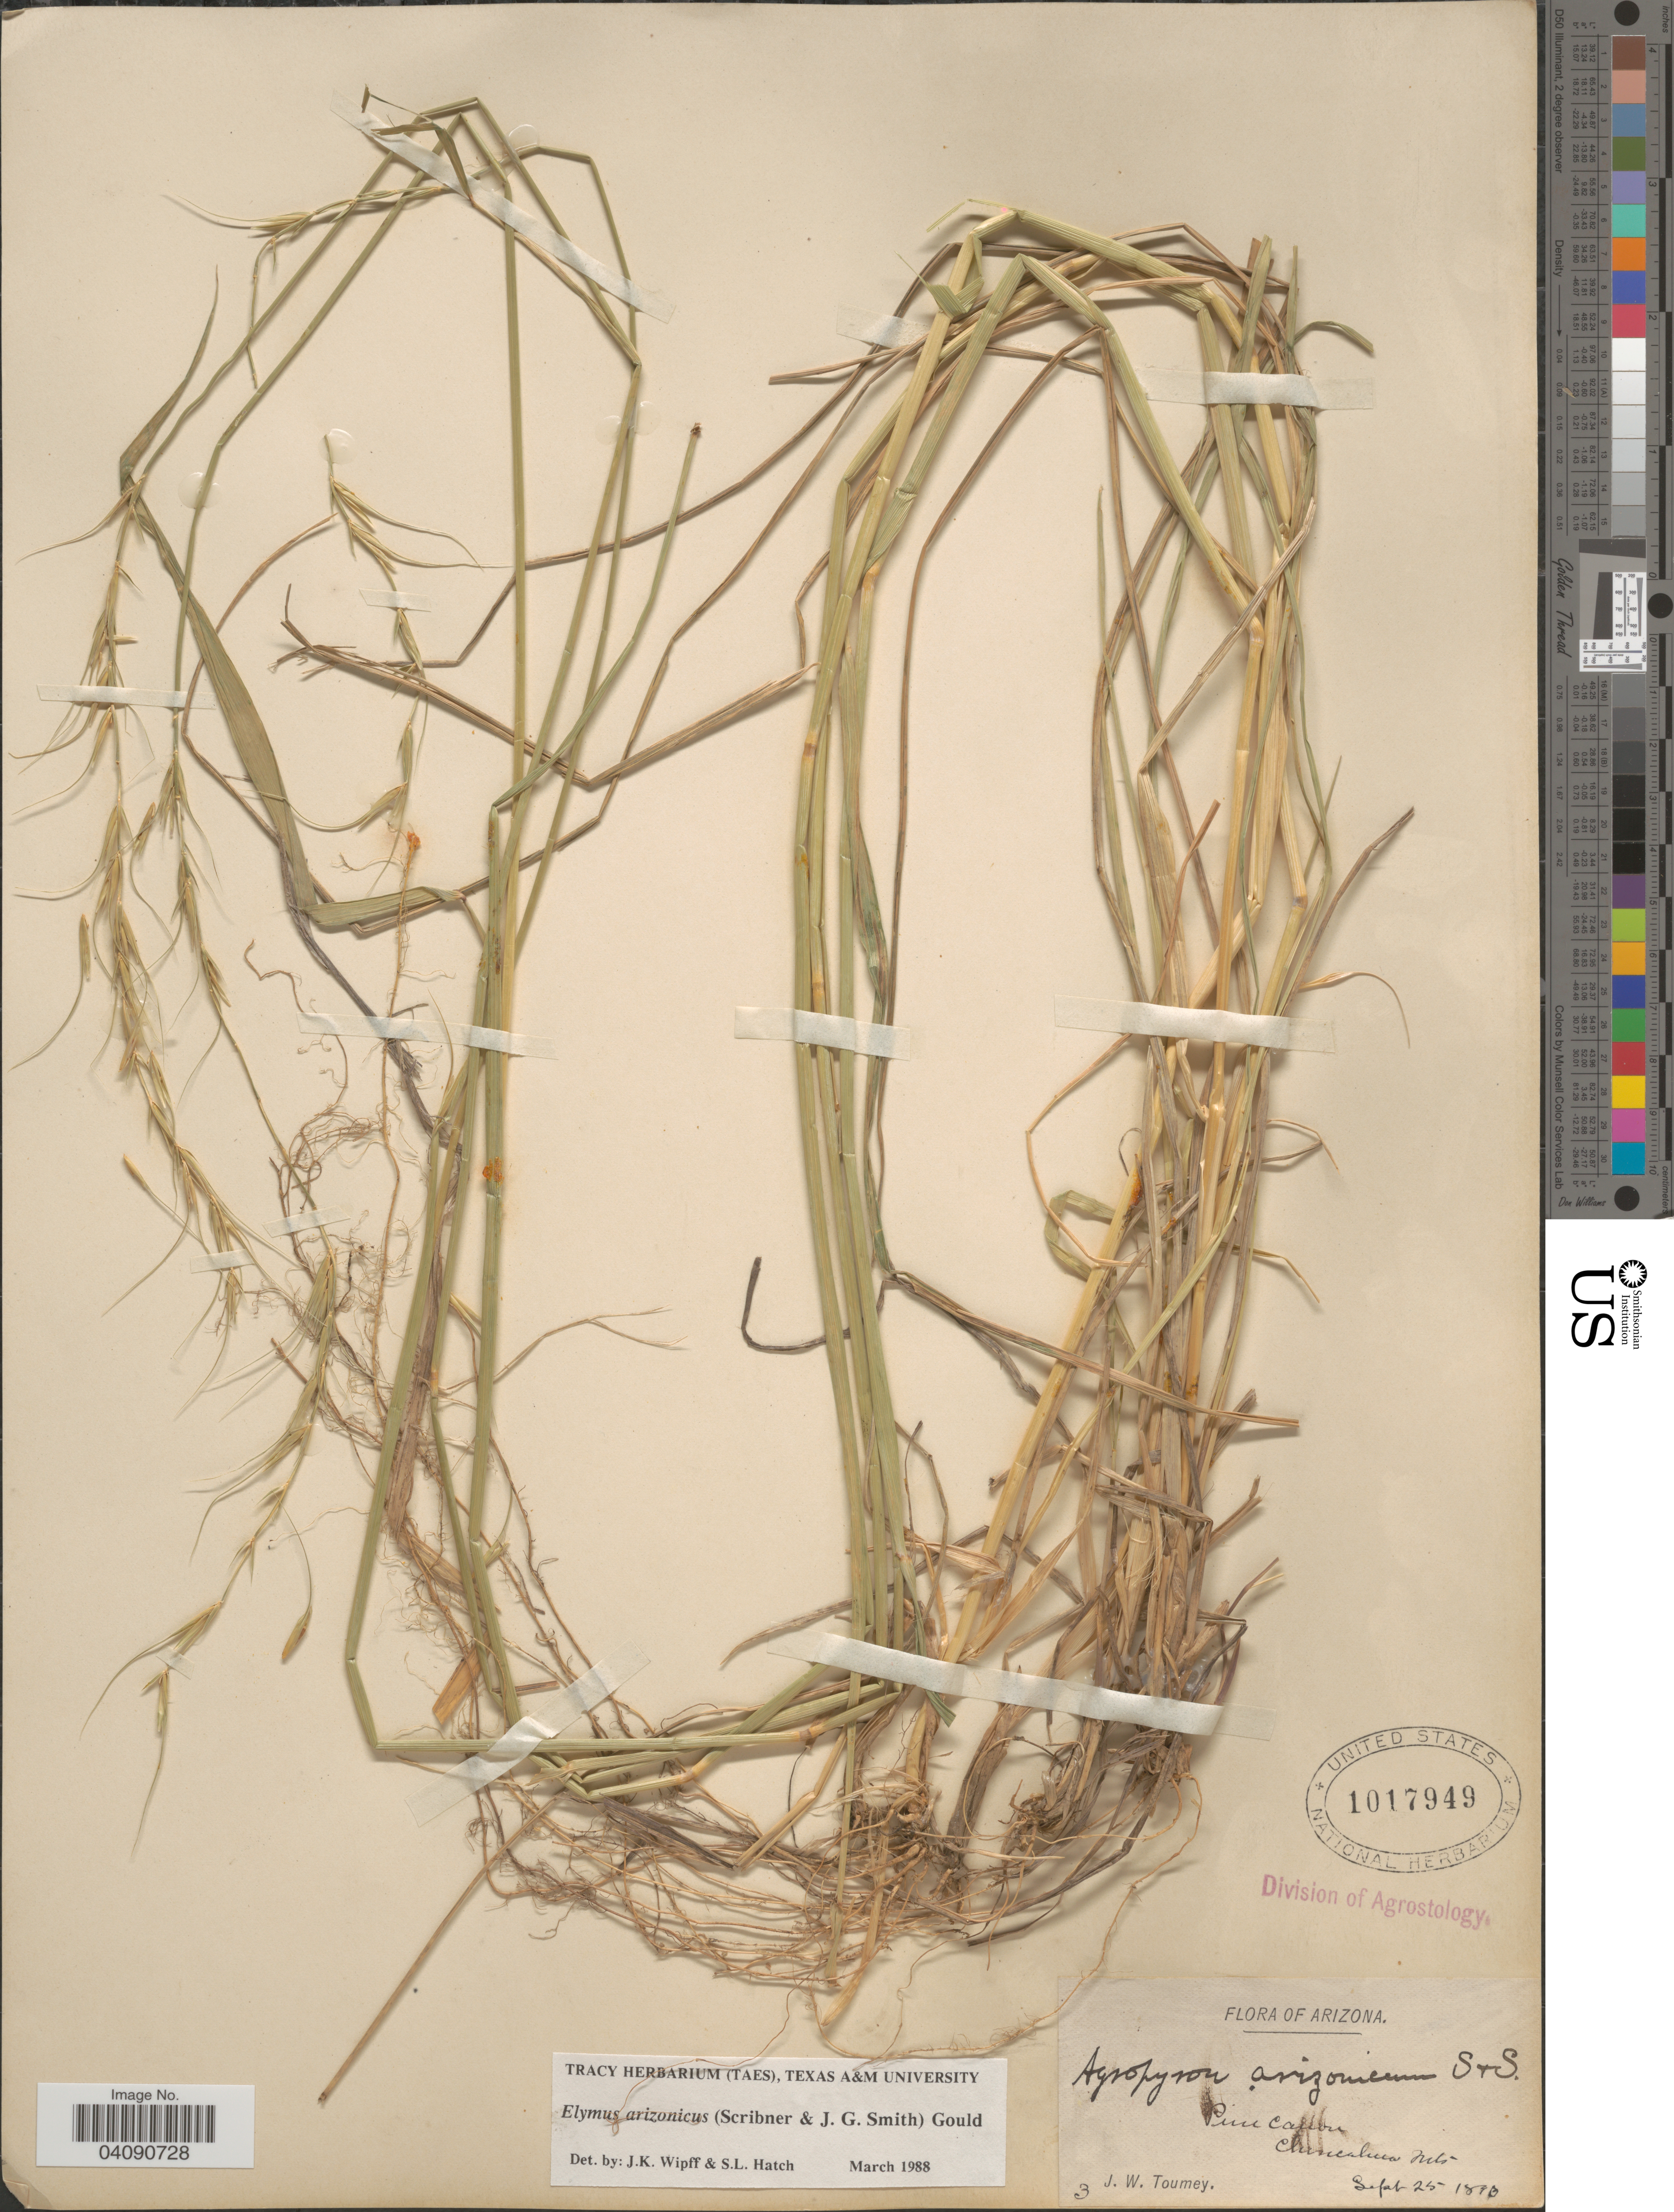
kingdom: Plantae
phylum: Tracheophyta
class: Liliopsida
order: Poales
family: Poaceae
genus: Elymus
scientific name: Elymus arizonicus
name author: (Scribn. & J.G. Sm.) Gould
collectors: J. W. Toumey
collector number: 3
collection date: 1843-09-25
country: United States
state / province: Arizona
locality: Pine Canon. Chiricahua Mts.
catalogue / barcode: US 1017949